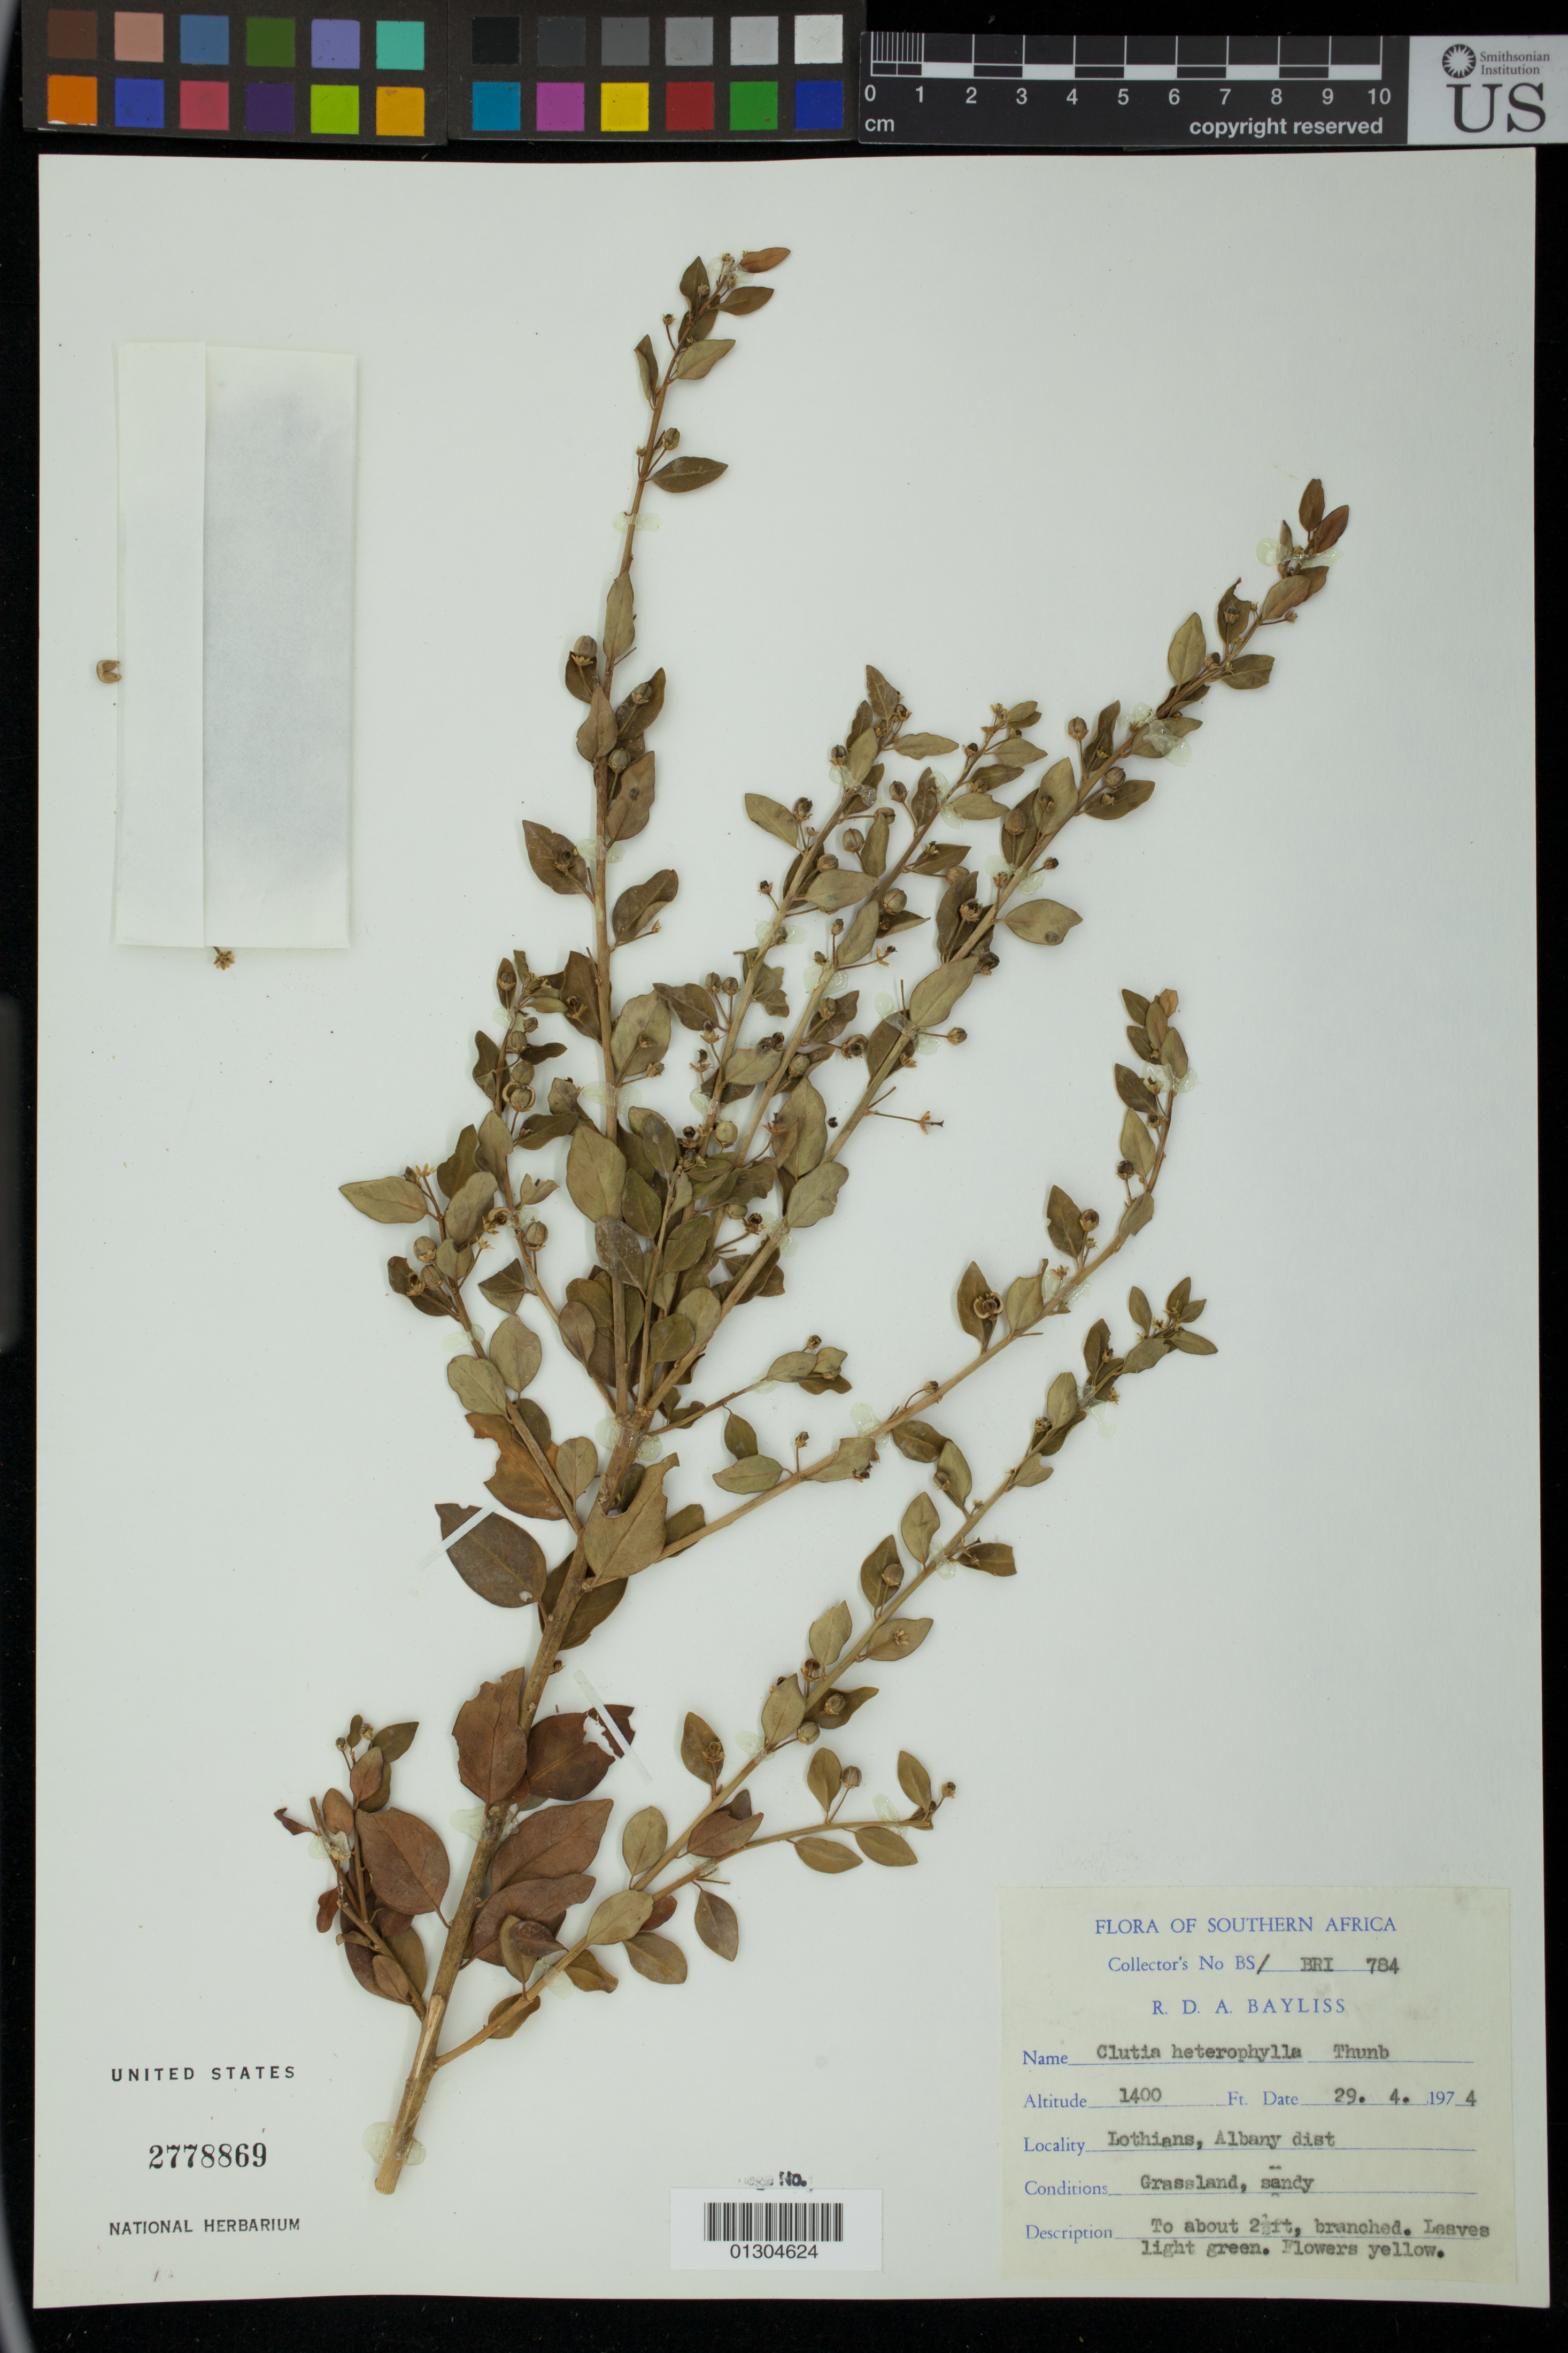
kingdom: Plantae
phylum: Tracheophyta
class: Magnoliopsida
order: Malpighiales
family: Peraceae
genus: Clutia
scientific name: Clutia heterophylla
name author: Sond.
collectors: R. D. Bayliss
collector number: BRI 784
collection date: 1974-04-29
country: South Africa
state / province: Eastern Cape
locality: Lothians, Albany dist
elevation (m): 427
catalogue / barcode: US 2778869